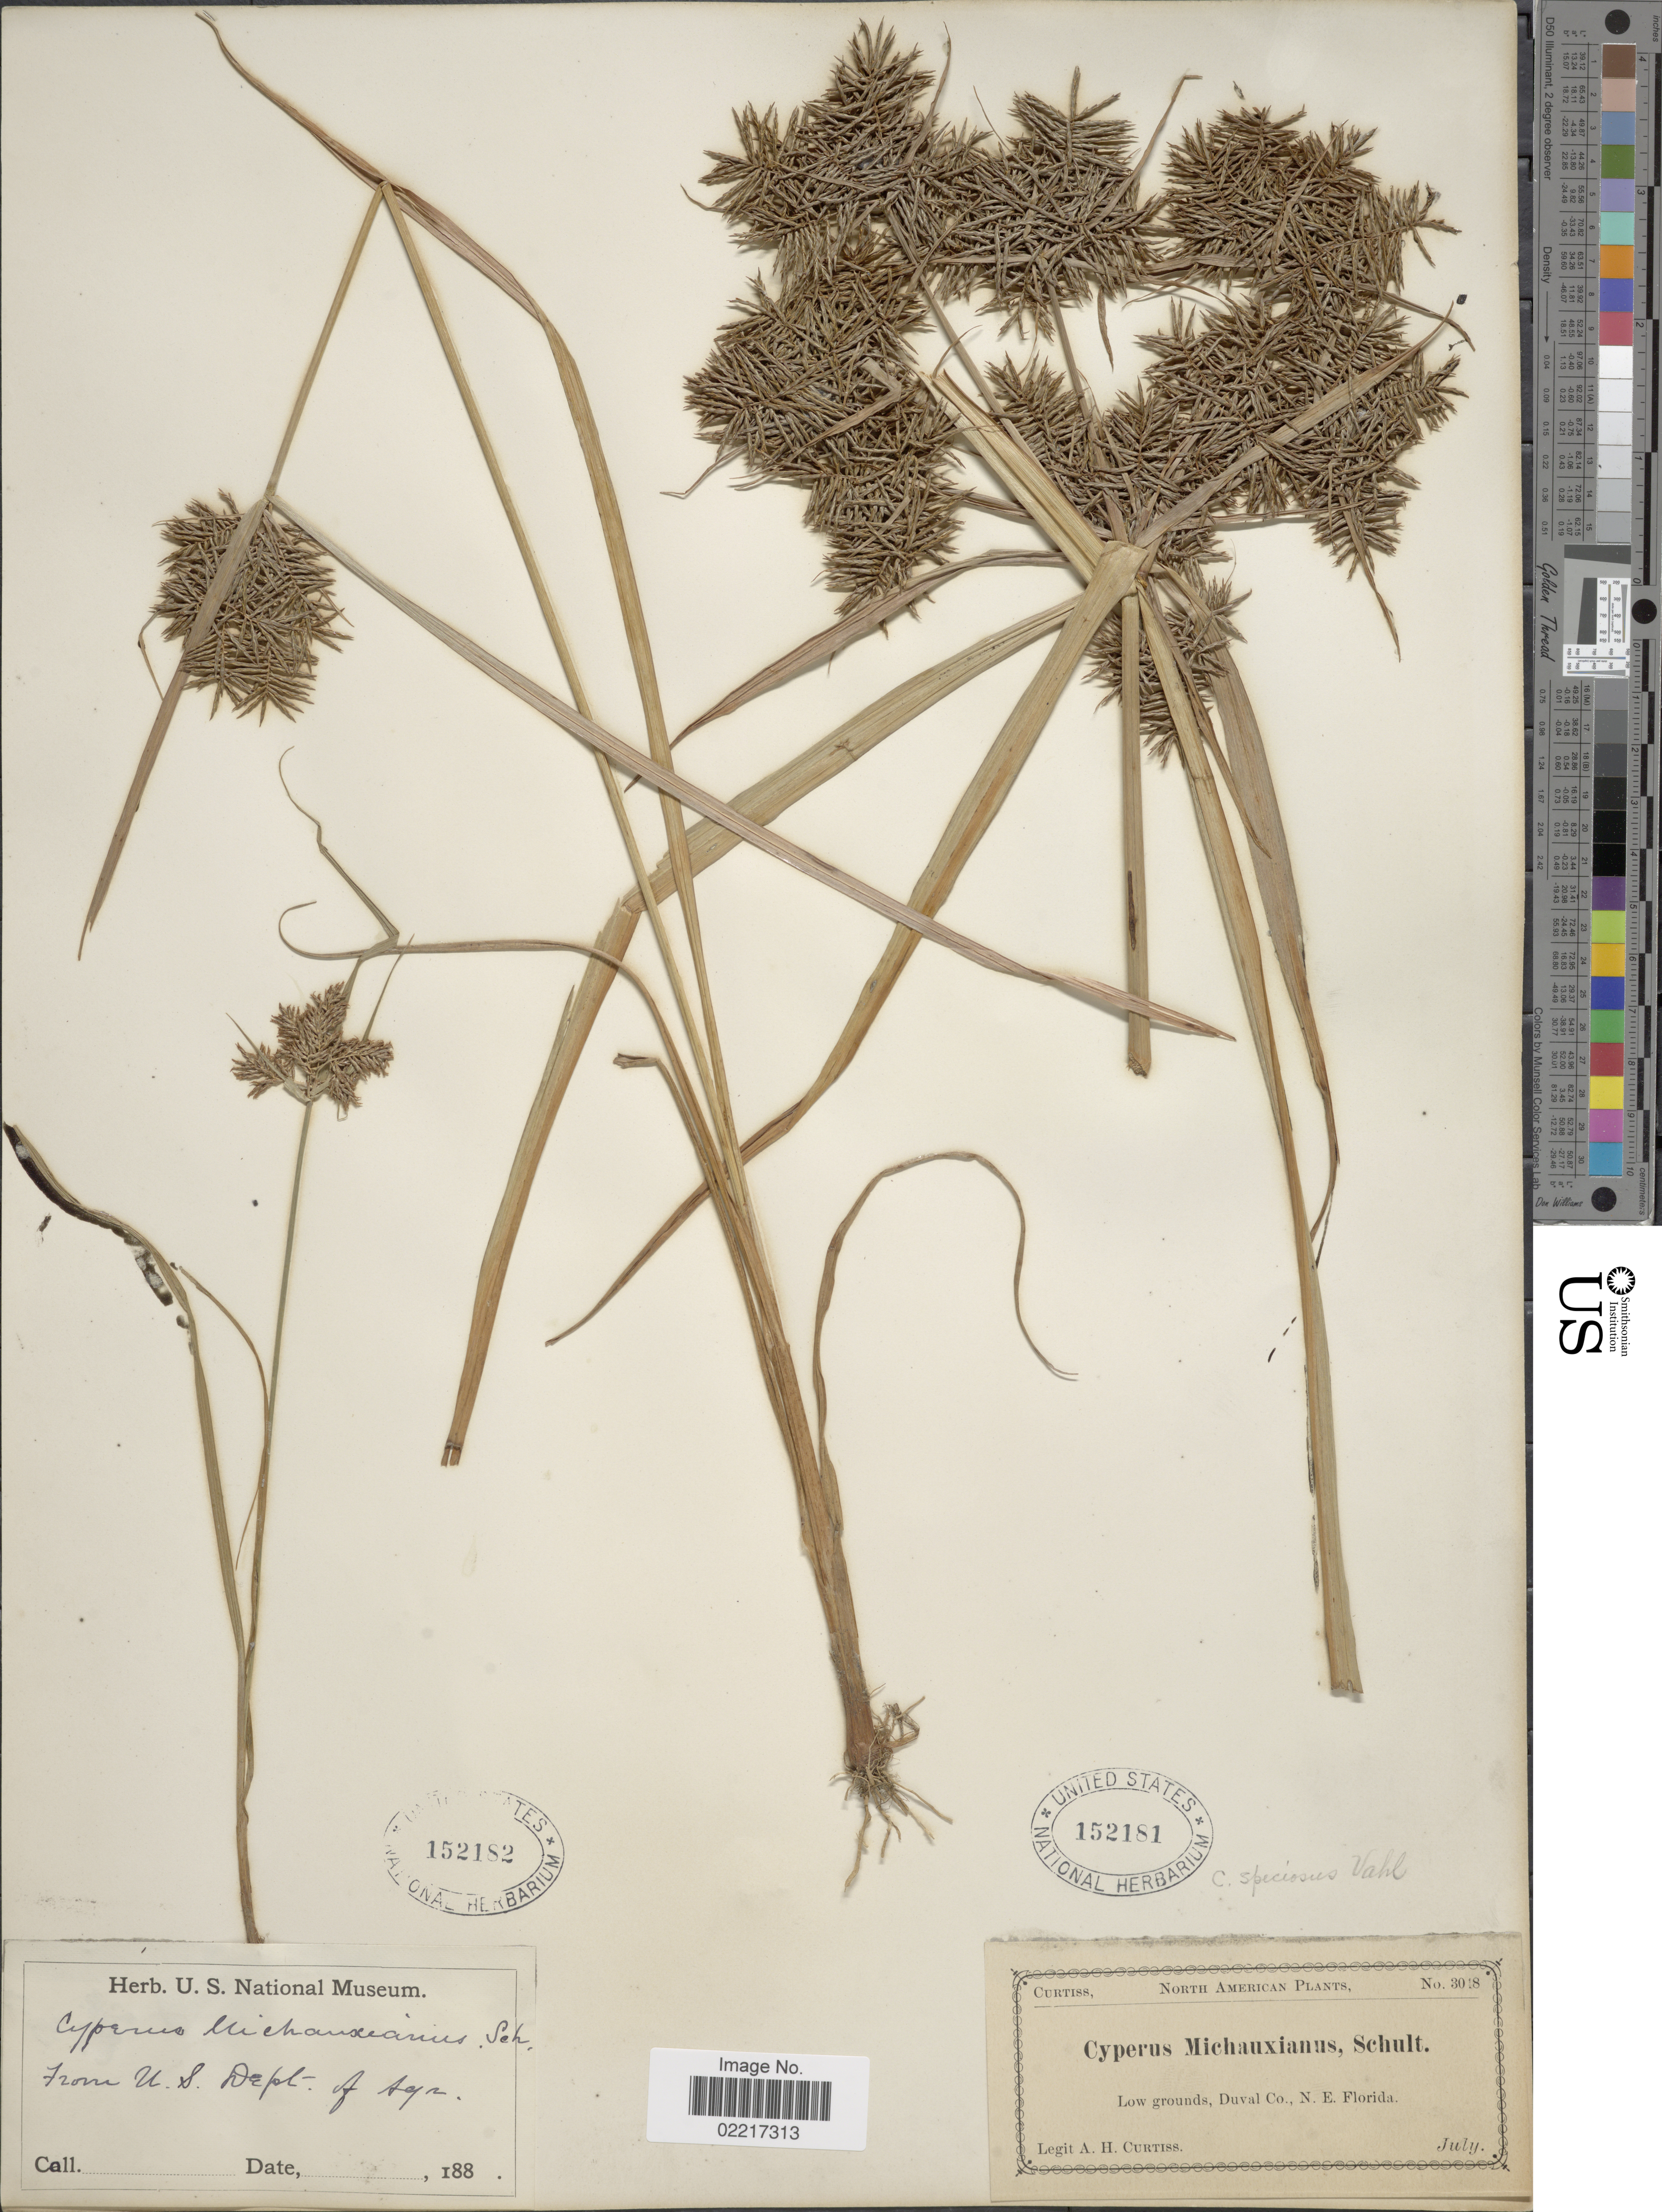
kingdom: Plantae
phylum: Tracheophyta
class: Liliopsida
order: Poales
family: Cyperaceae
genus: Cyperus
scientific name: Cyperus odoratus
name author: L.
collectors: A. H. Curtiss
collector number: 3018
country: United States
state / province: Florida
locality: Duval Co., N.E. Florida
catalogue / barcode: US 152181-2